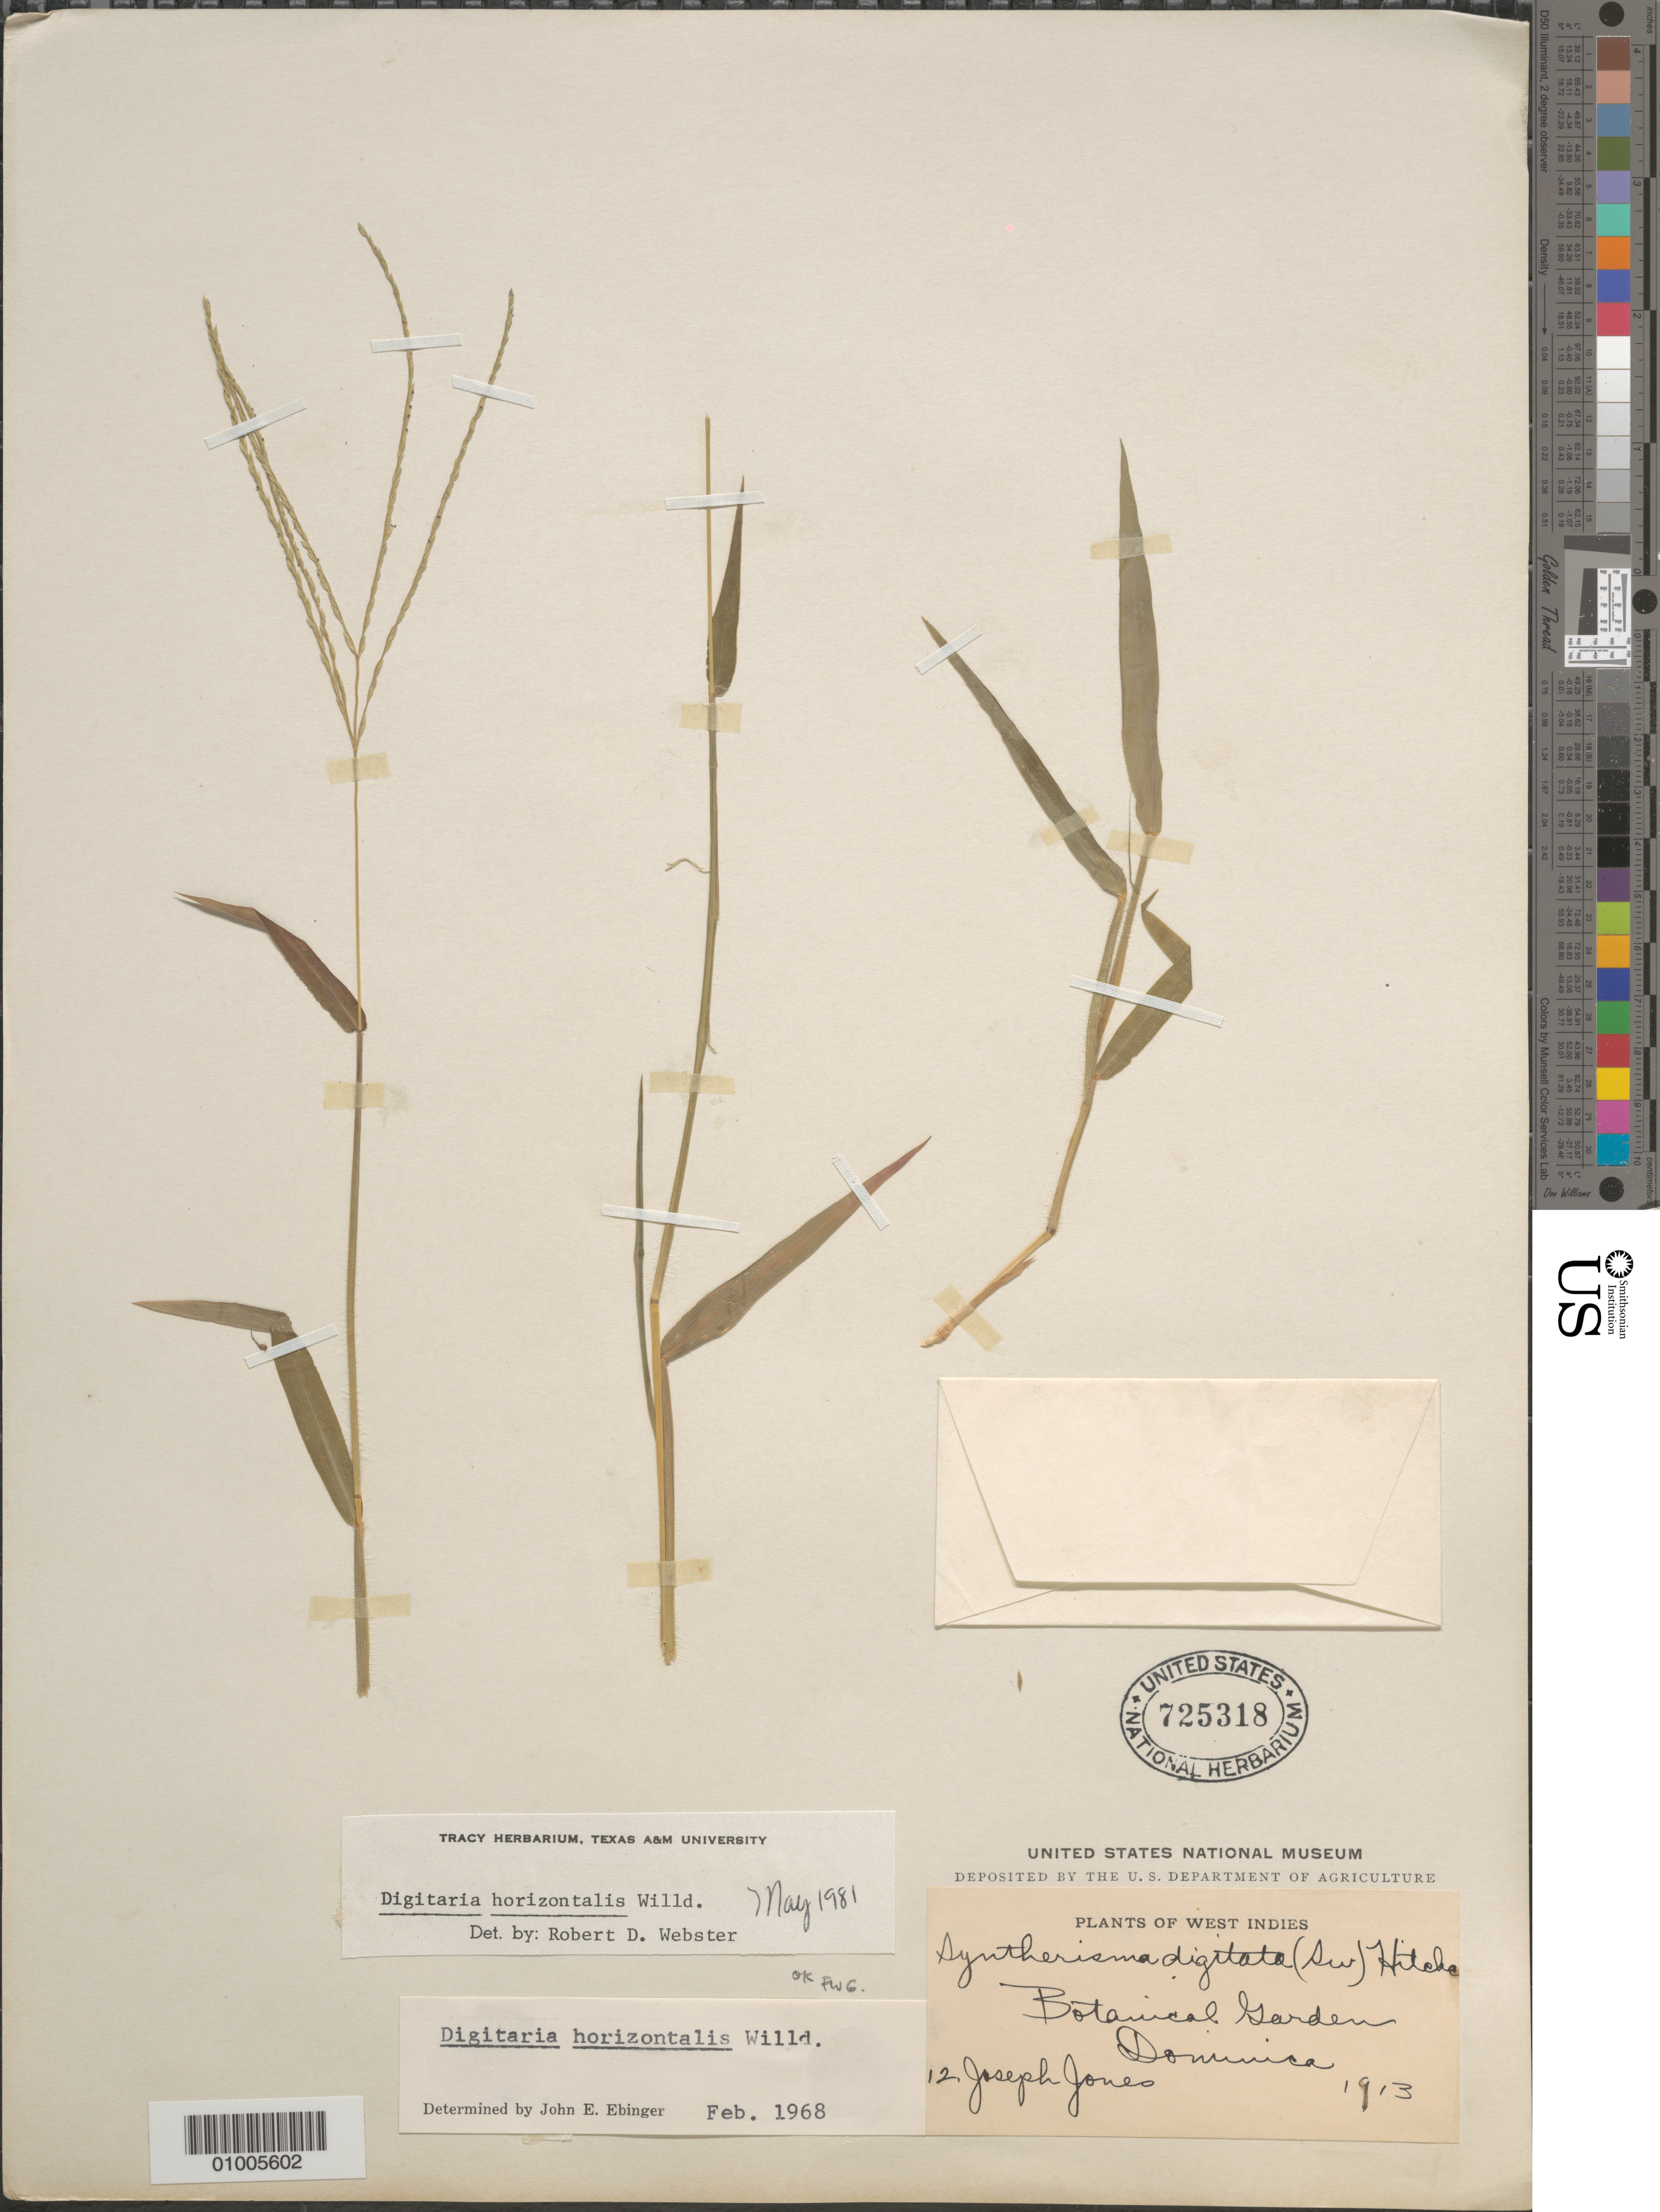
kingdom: Plantae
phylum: Tracheophyta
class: Liliopsida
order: Poales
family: Poaceae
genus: Digitaria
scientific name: Digitaria horizontalis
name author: Willd.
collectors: J. Jones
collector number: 12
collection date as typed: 1913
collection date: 1913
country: Dominica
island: Dominica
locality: Botanical Garden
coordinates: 0 N, 0 E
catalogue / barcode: US 725318